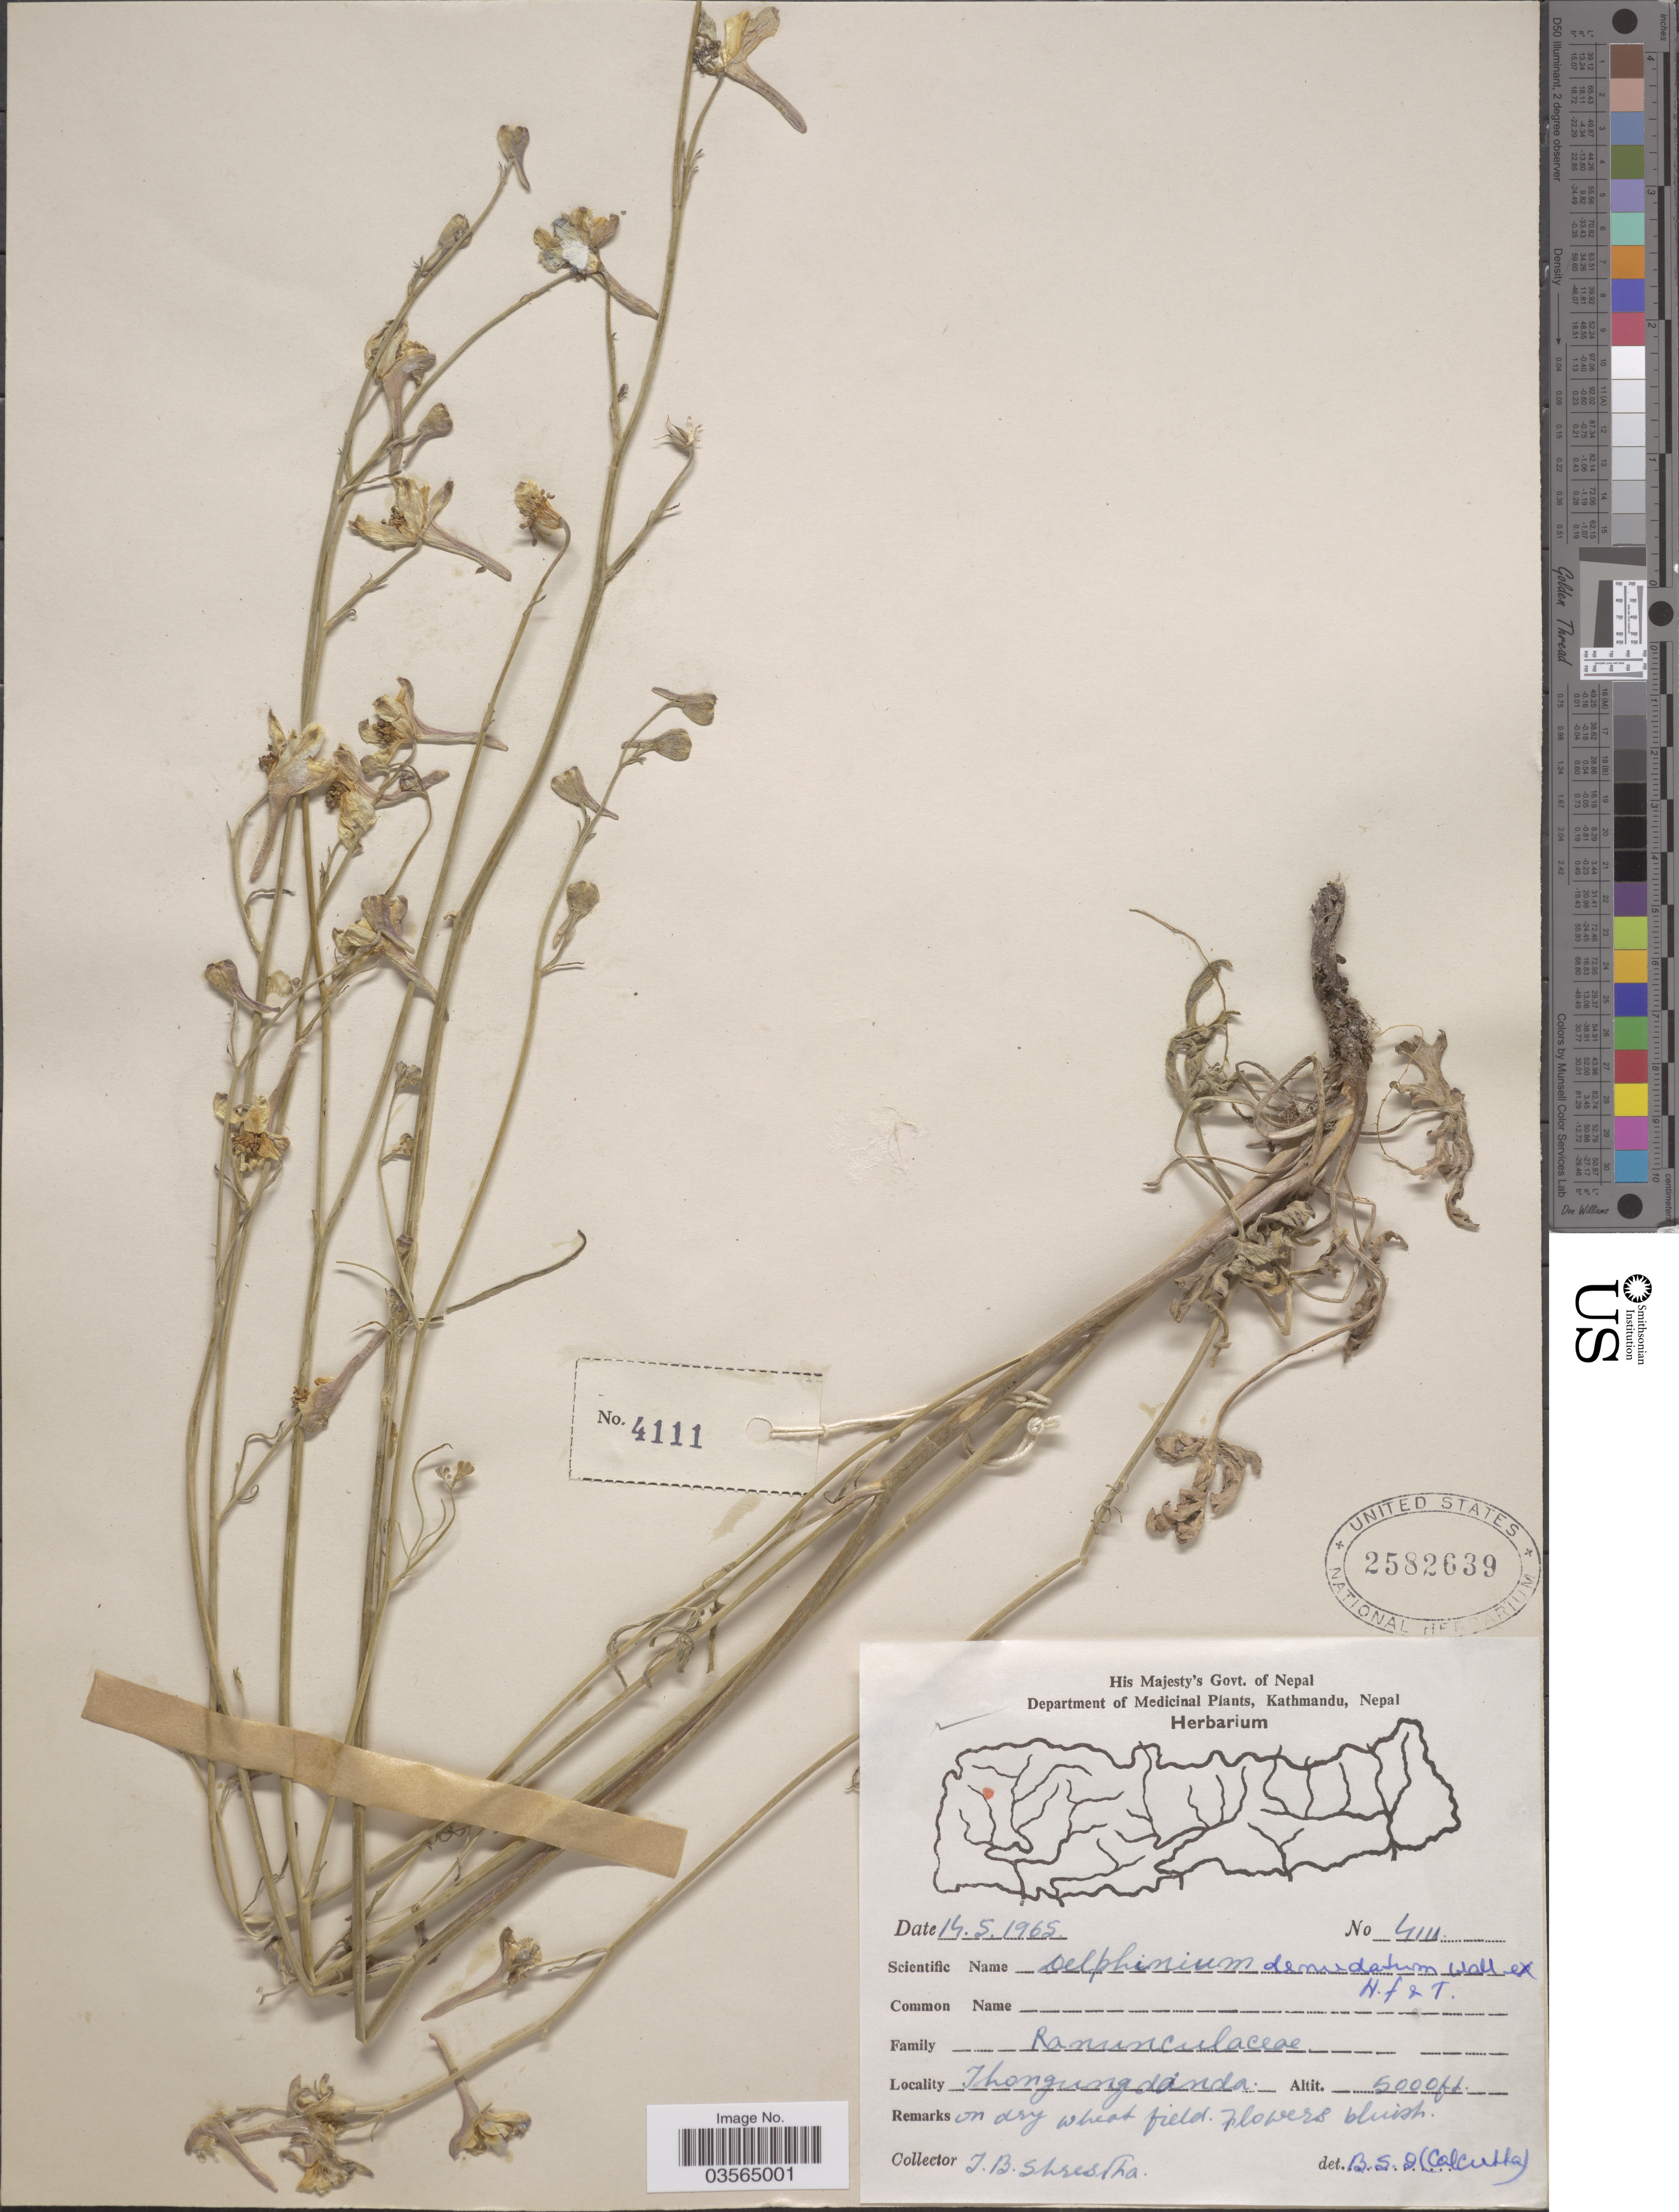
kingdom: Plantae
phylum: Tracheophyta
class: Magnoliopsida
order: Ranunculales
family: Ranunculaceae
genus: Delphinium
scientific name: Delphinium denudatum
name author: Wall. ex Hook. f. & Thomson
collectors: T. B. Shrestha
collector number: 4111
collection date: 1965-05-14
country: Nepal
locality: Thongungdanda [interpreted].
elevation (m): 1524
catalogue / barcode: US 2582639